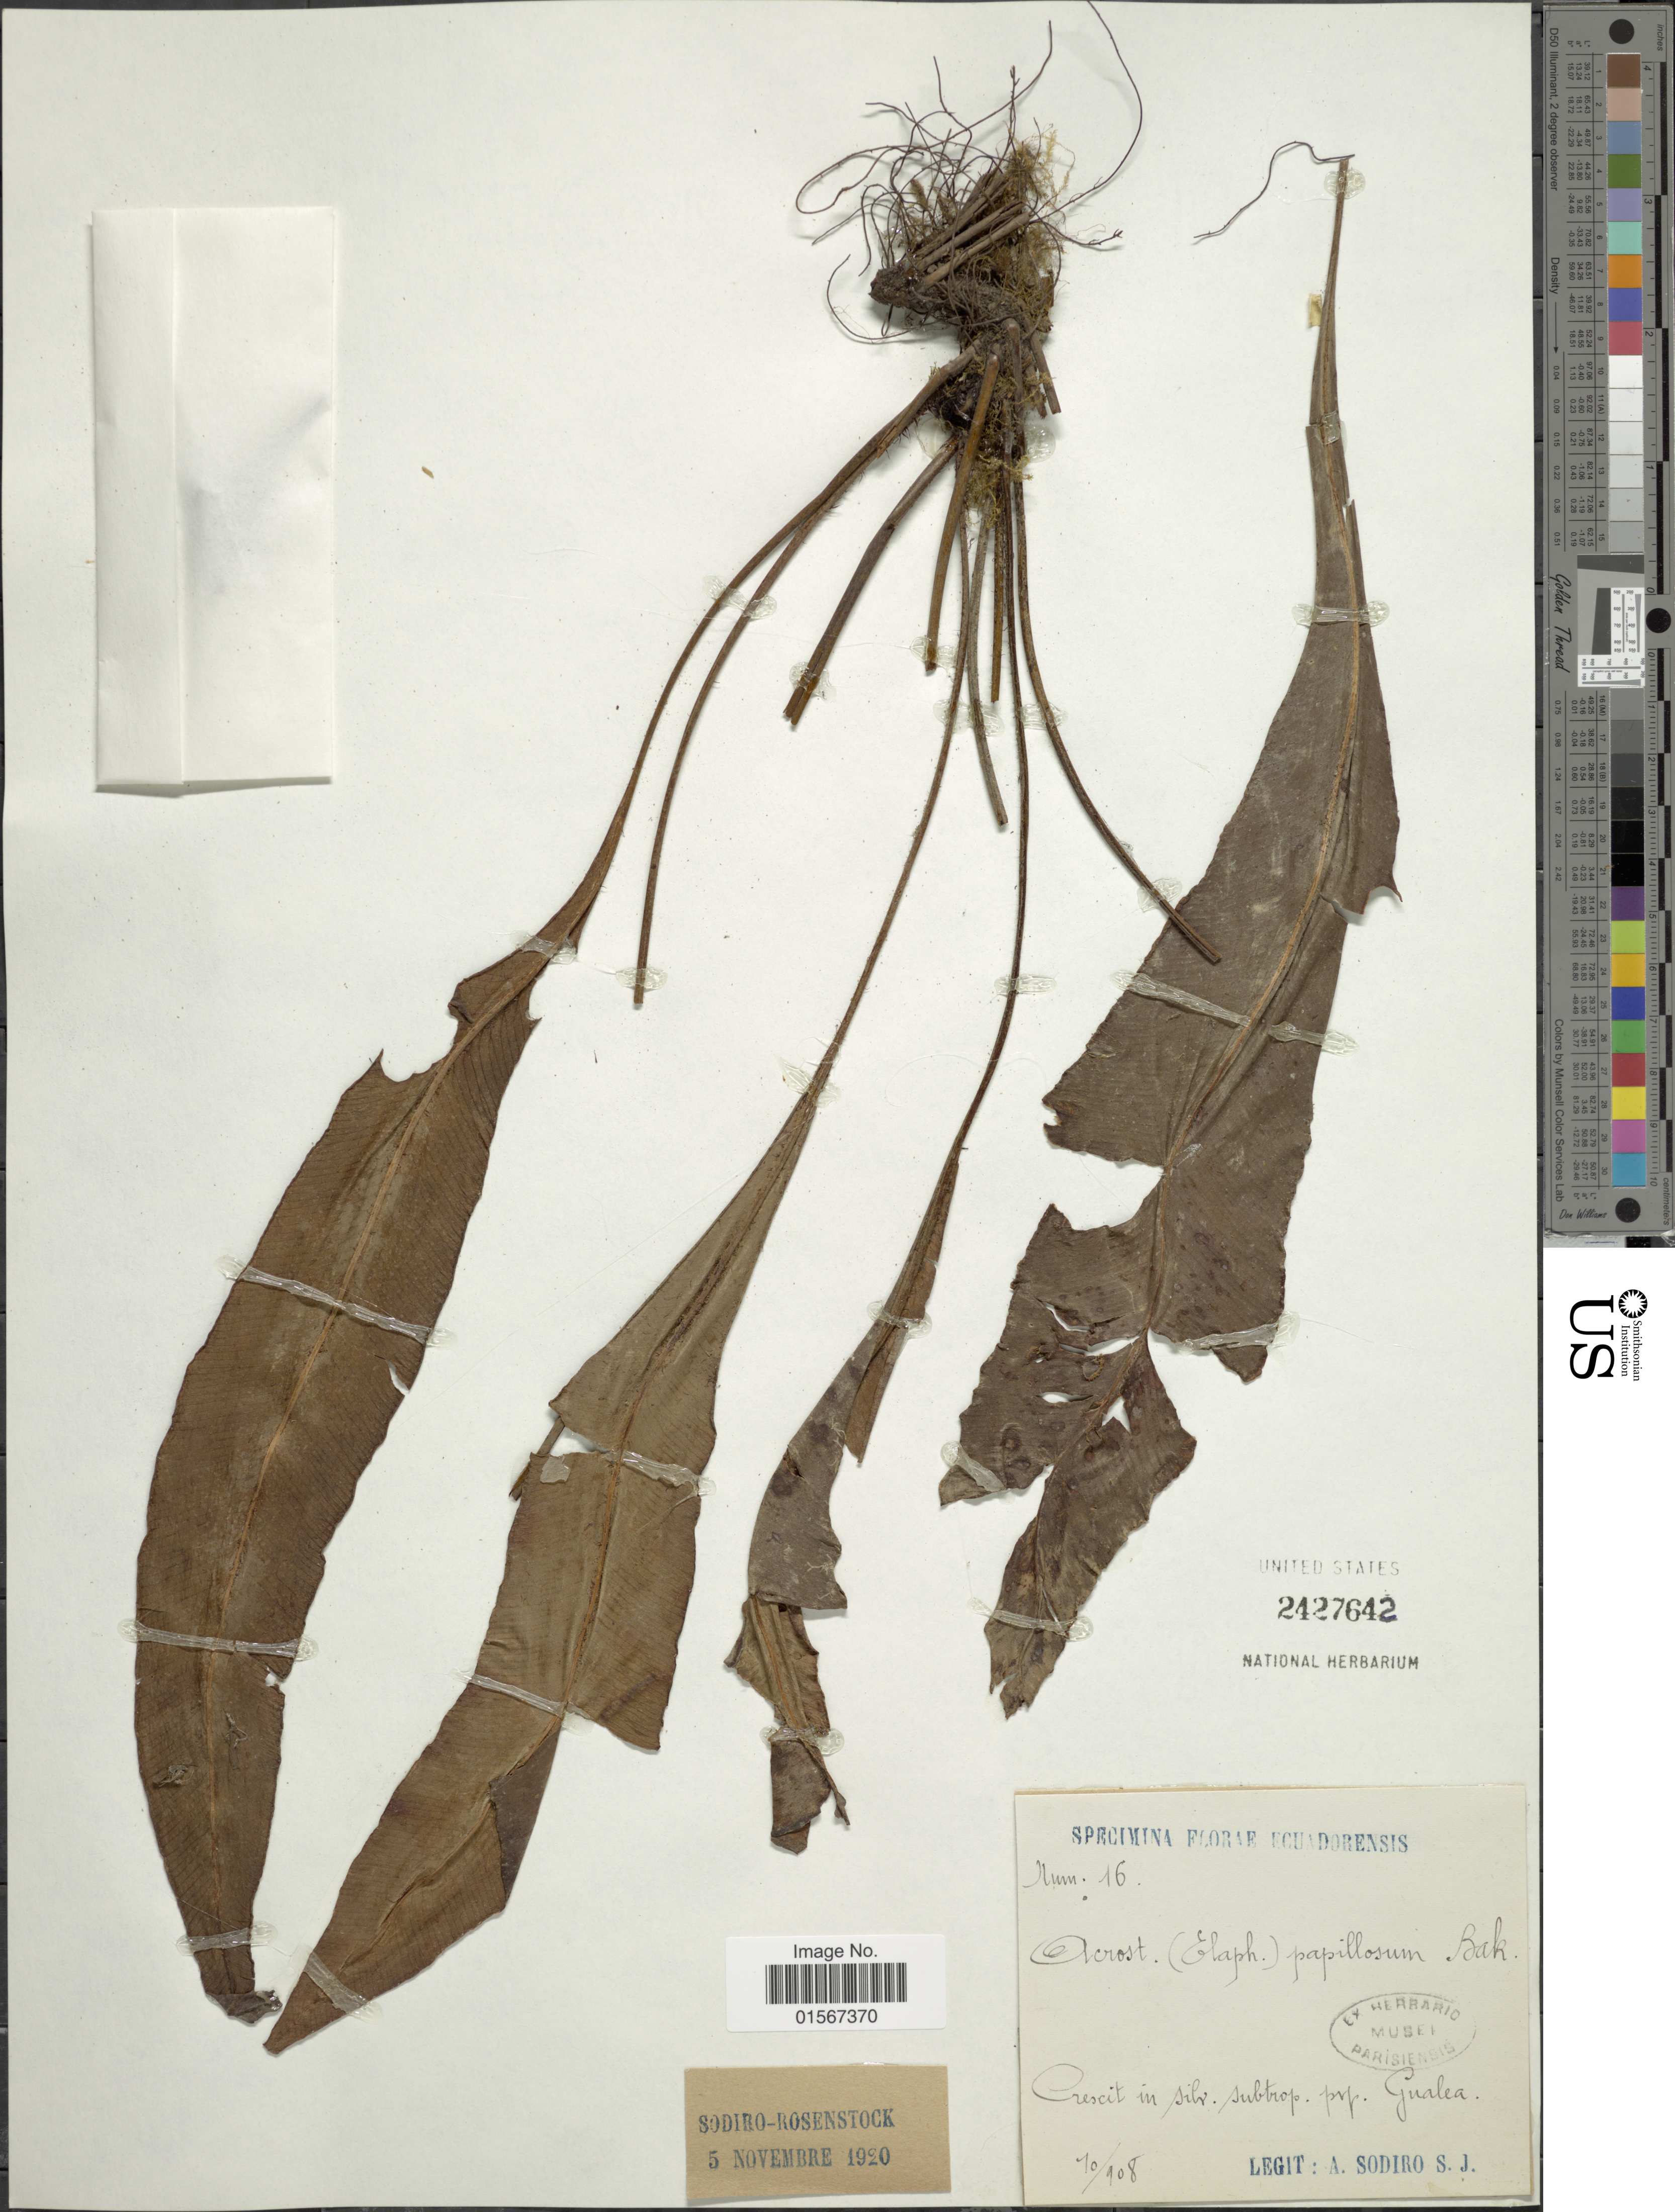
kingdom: Plantae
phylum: Tracheophyta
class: Polypodiopsida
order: Polypodiales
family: Dryopteridaceae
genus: Elaphoglossum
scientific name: Elaphoglossum papillosum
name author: (Baker) Christ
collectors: A. Sodiro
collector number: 16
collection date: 1880-10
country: Ecuador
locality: Ecuadorensis, Crescit in silv, subtrop. prp. Gualea.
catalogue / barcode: US 2427642